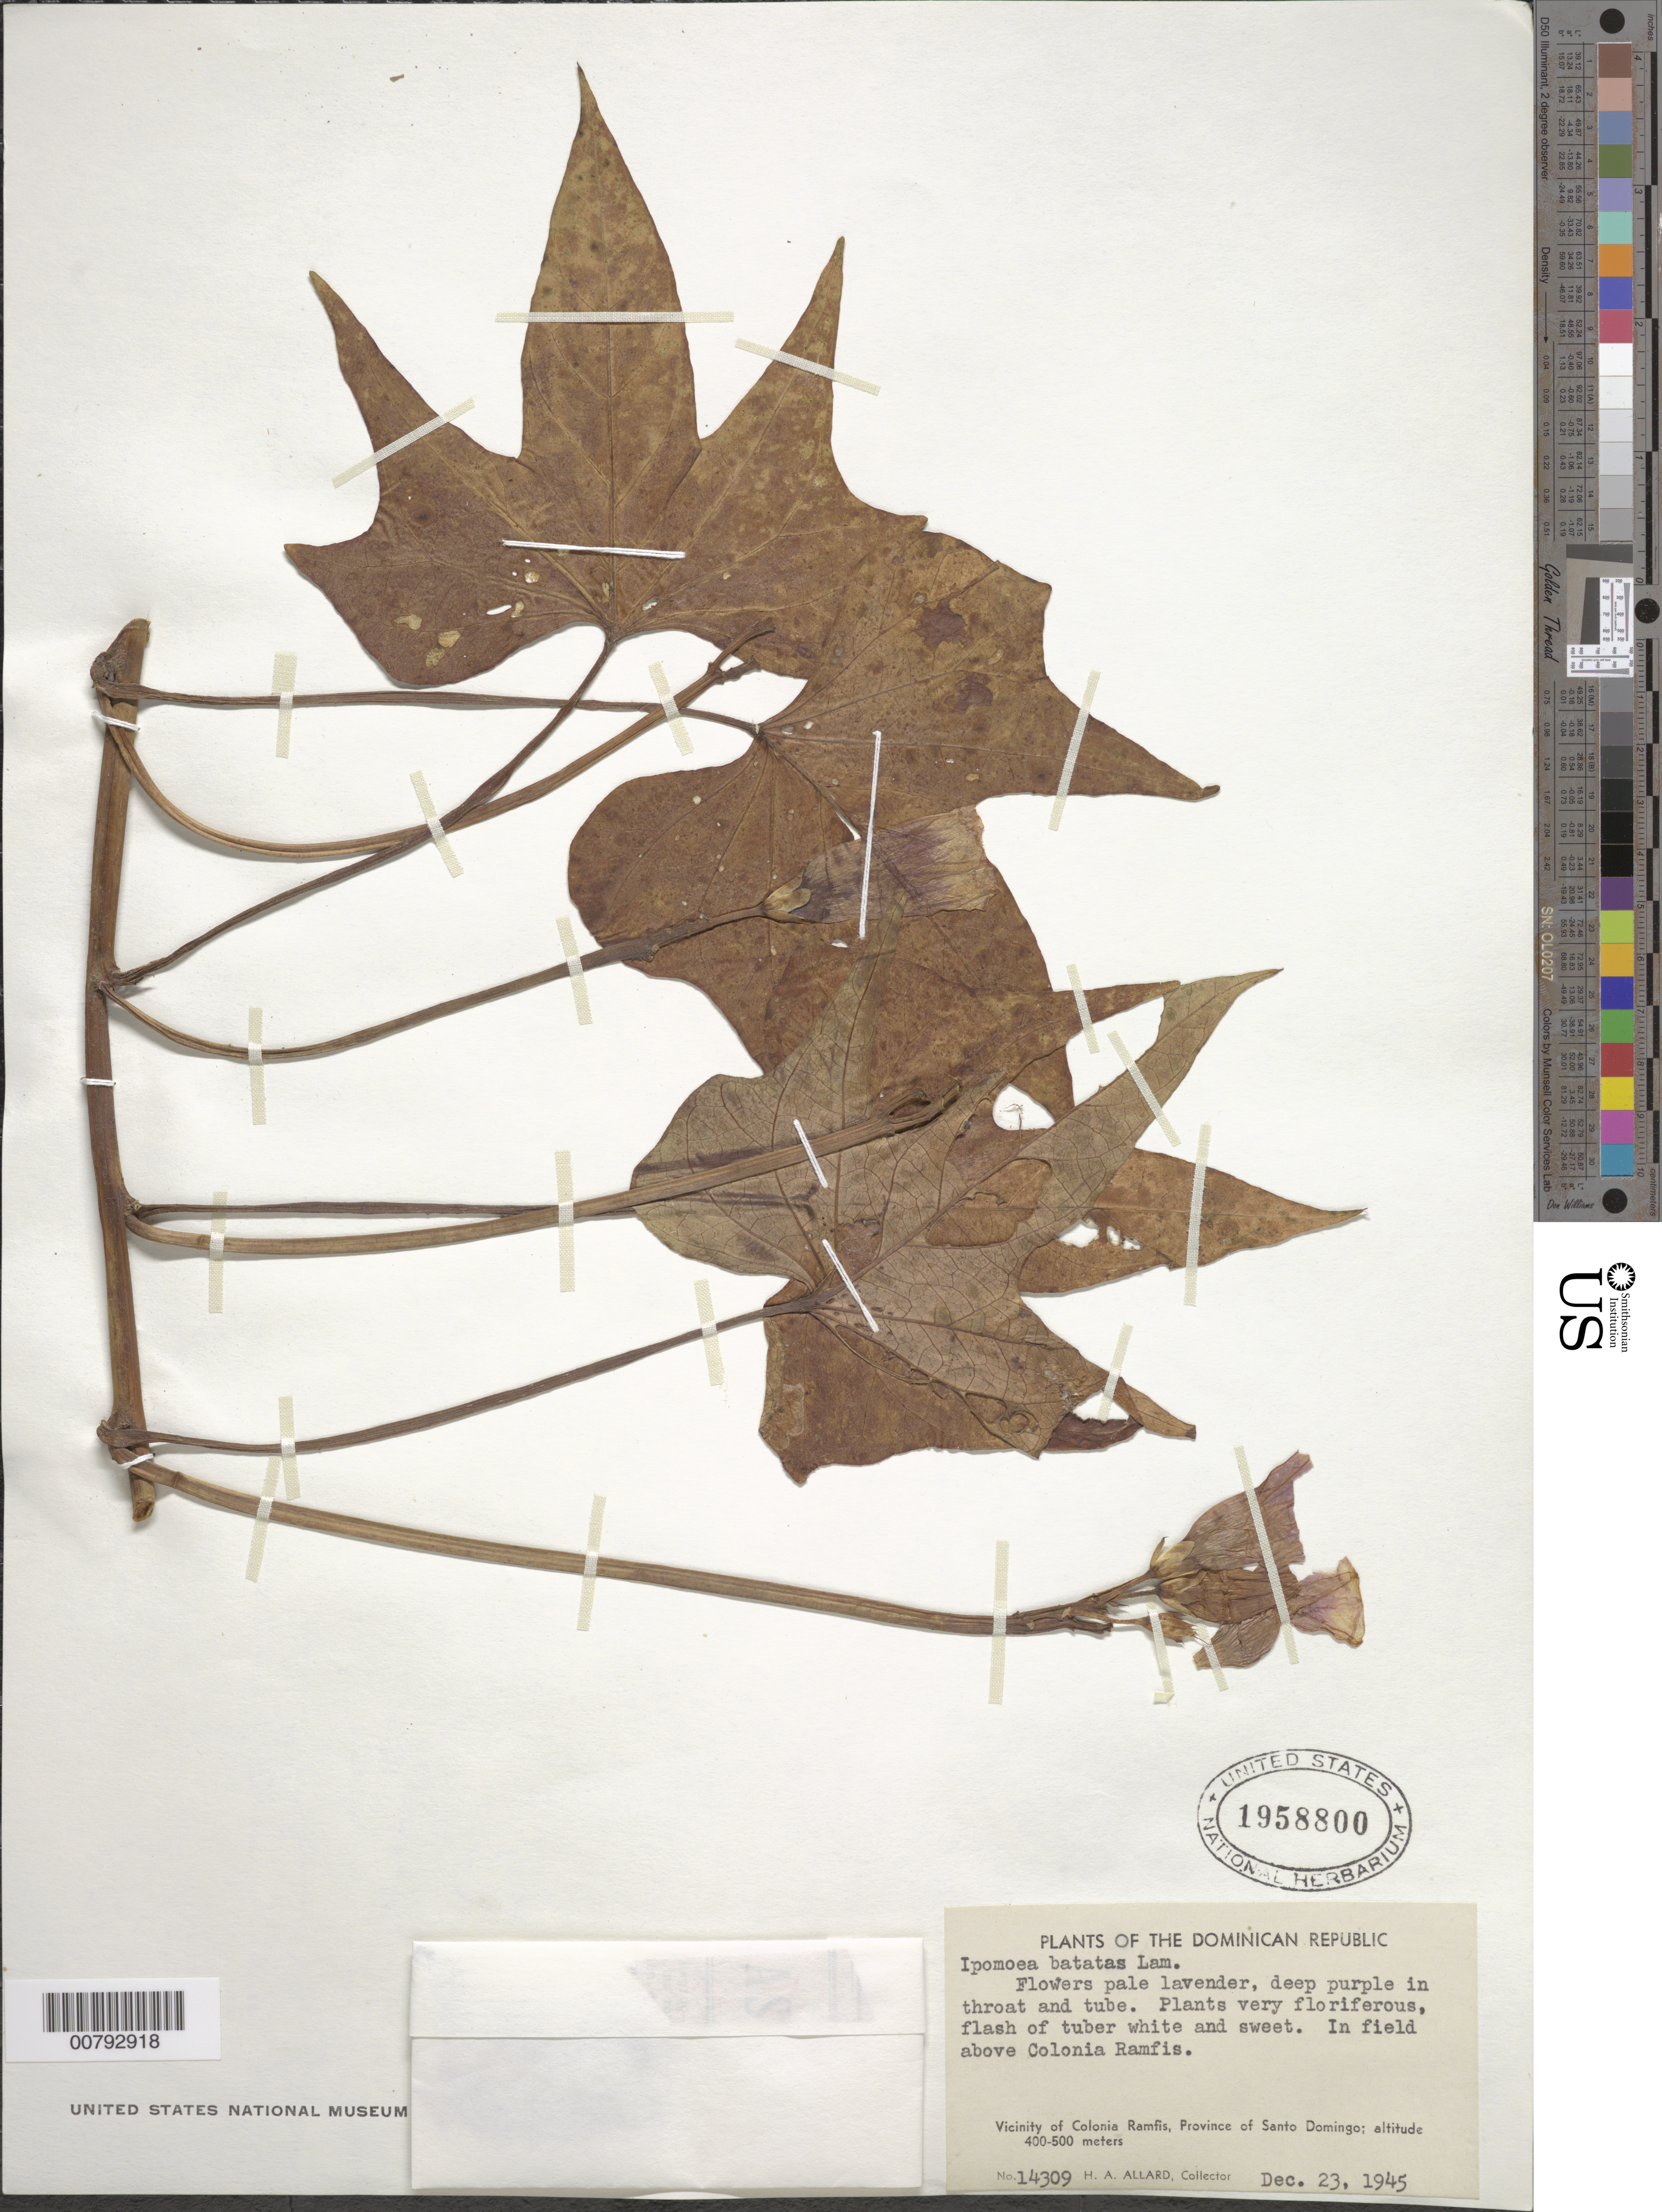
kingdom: Plantae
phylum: Tracheophyta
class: Magnoliopsida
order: Solanales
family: Convolvulaceae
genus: Ipomoea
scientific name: Ipomoea batatas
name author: (L.) Lam.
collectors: H. A. Allard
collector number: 14309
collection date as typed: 23 Dec 1947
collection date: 1947-12-23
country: Dominican Republic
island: Hispaniola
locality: Province of Santo Domingo, vicinity of Colonia Ramfis, in field above Colonia Ramfis.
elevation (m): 400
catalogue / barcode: US 1958800